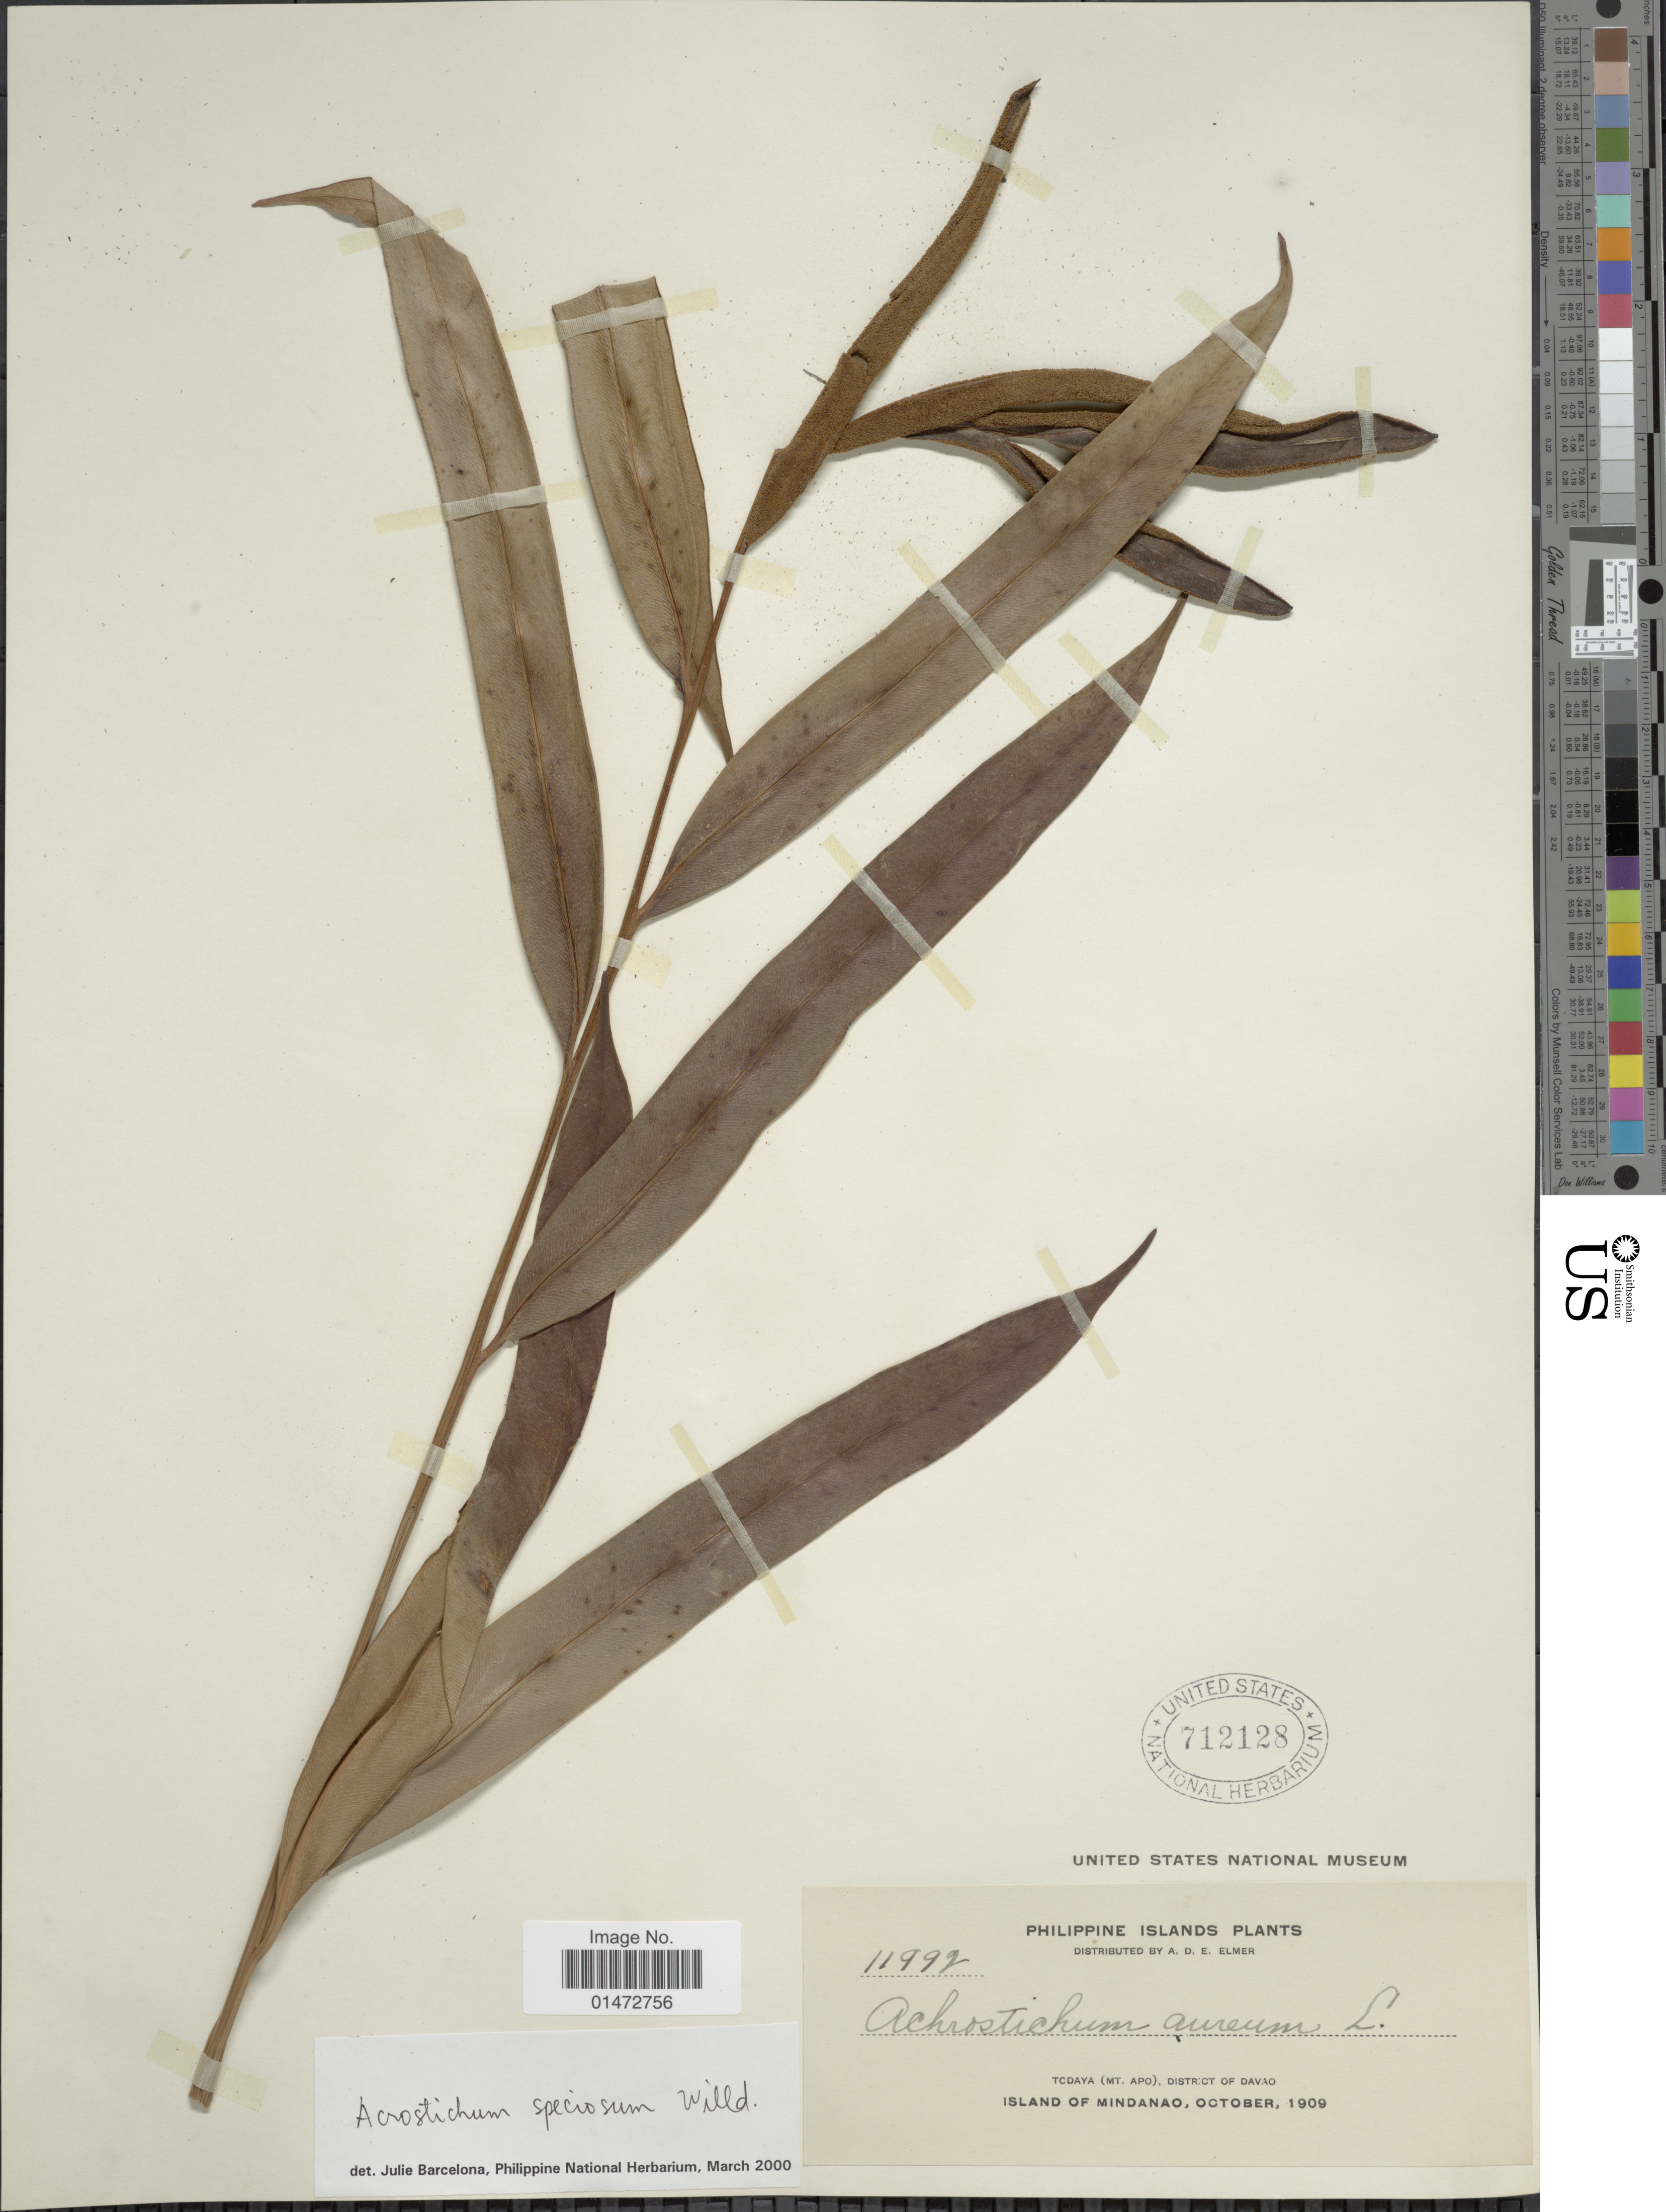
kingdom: Plantae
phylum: Tracheophyta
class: Polypodiopsida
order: Polypodiales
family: Pteridaceae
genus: Acrostichum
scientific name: Acrostichum speciosum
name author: Willd.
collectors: A. D. E. Elmer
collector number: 11992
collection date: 1909-10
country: Philippines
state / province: Davao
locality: Todaya (Mt. Apo), District of Davao, Island of Mindanao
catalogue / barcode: US 712128